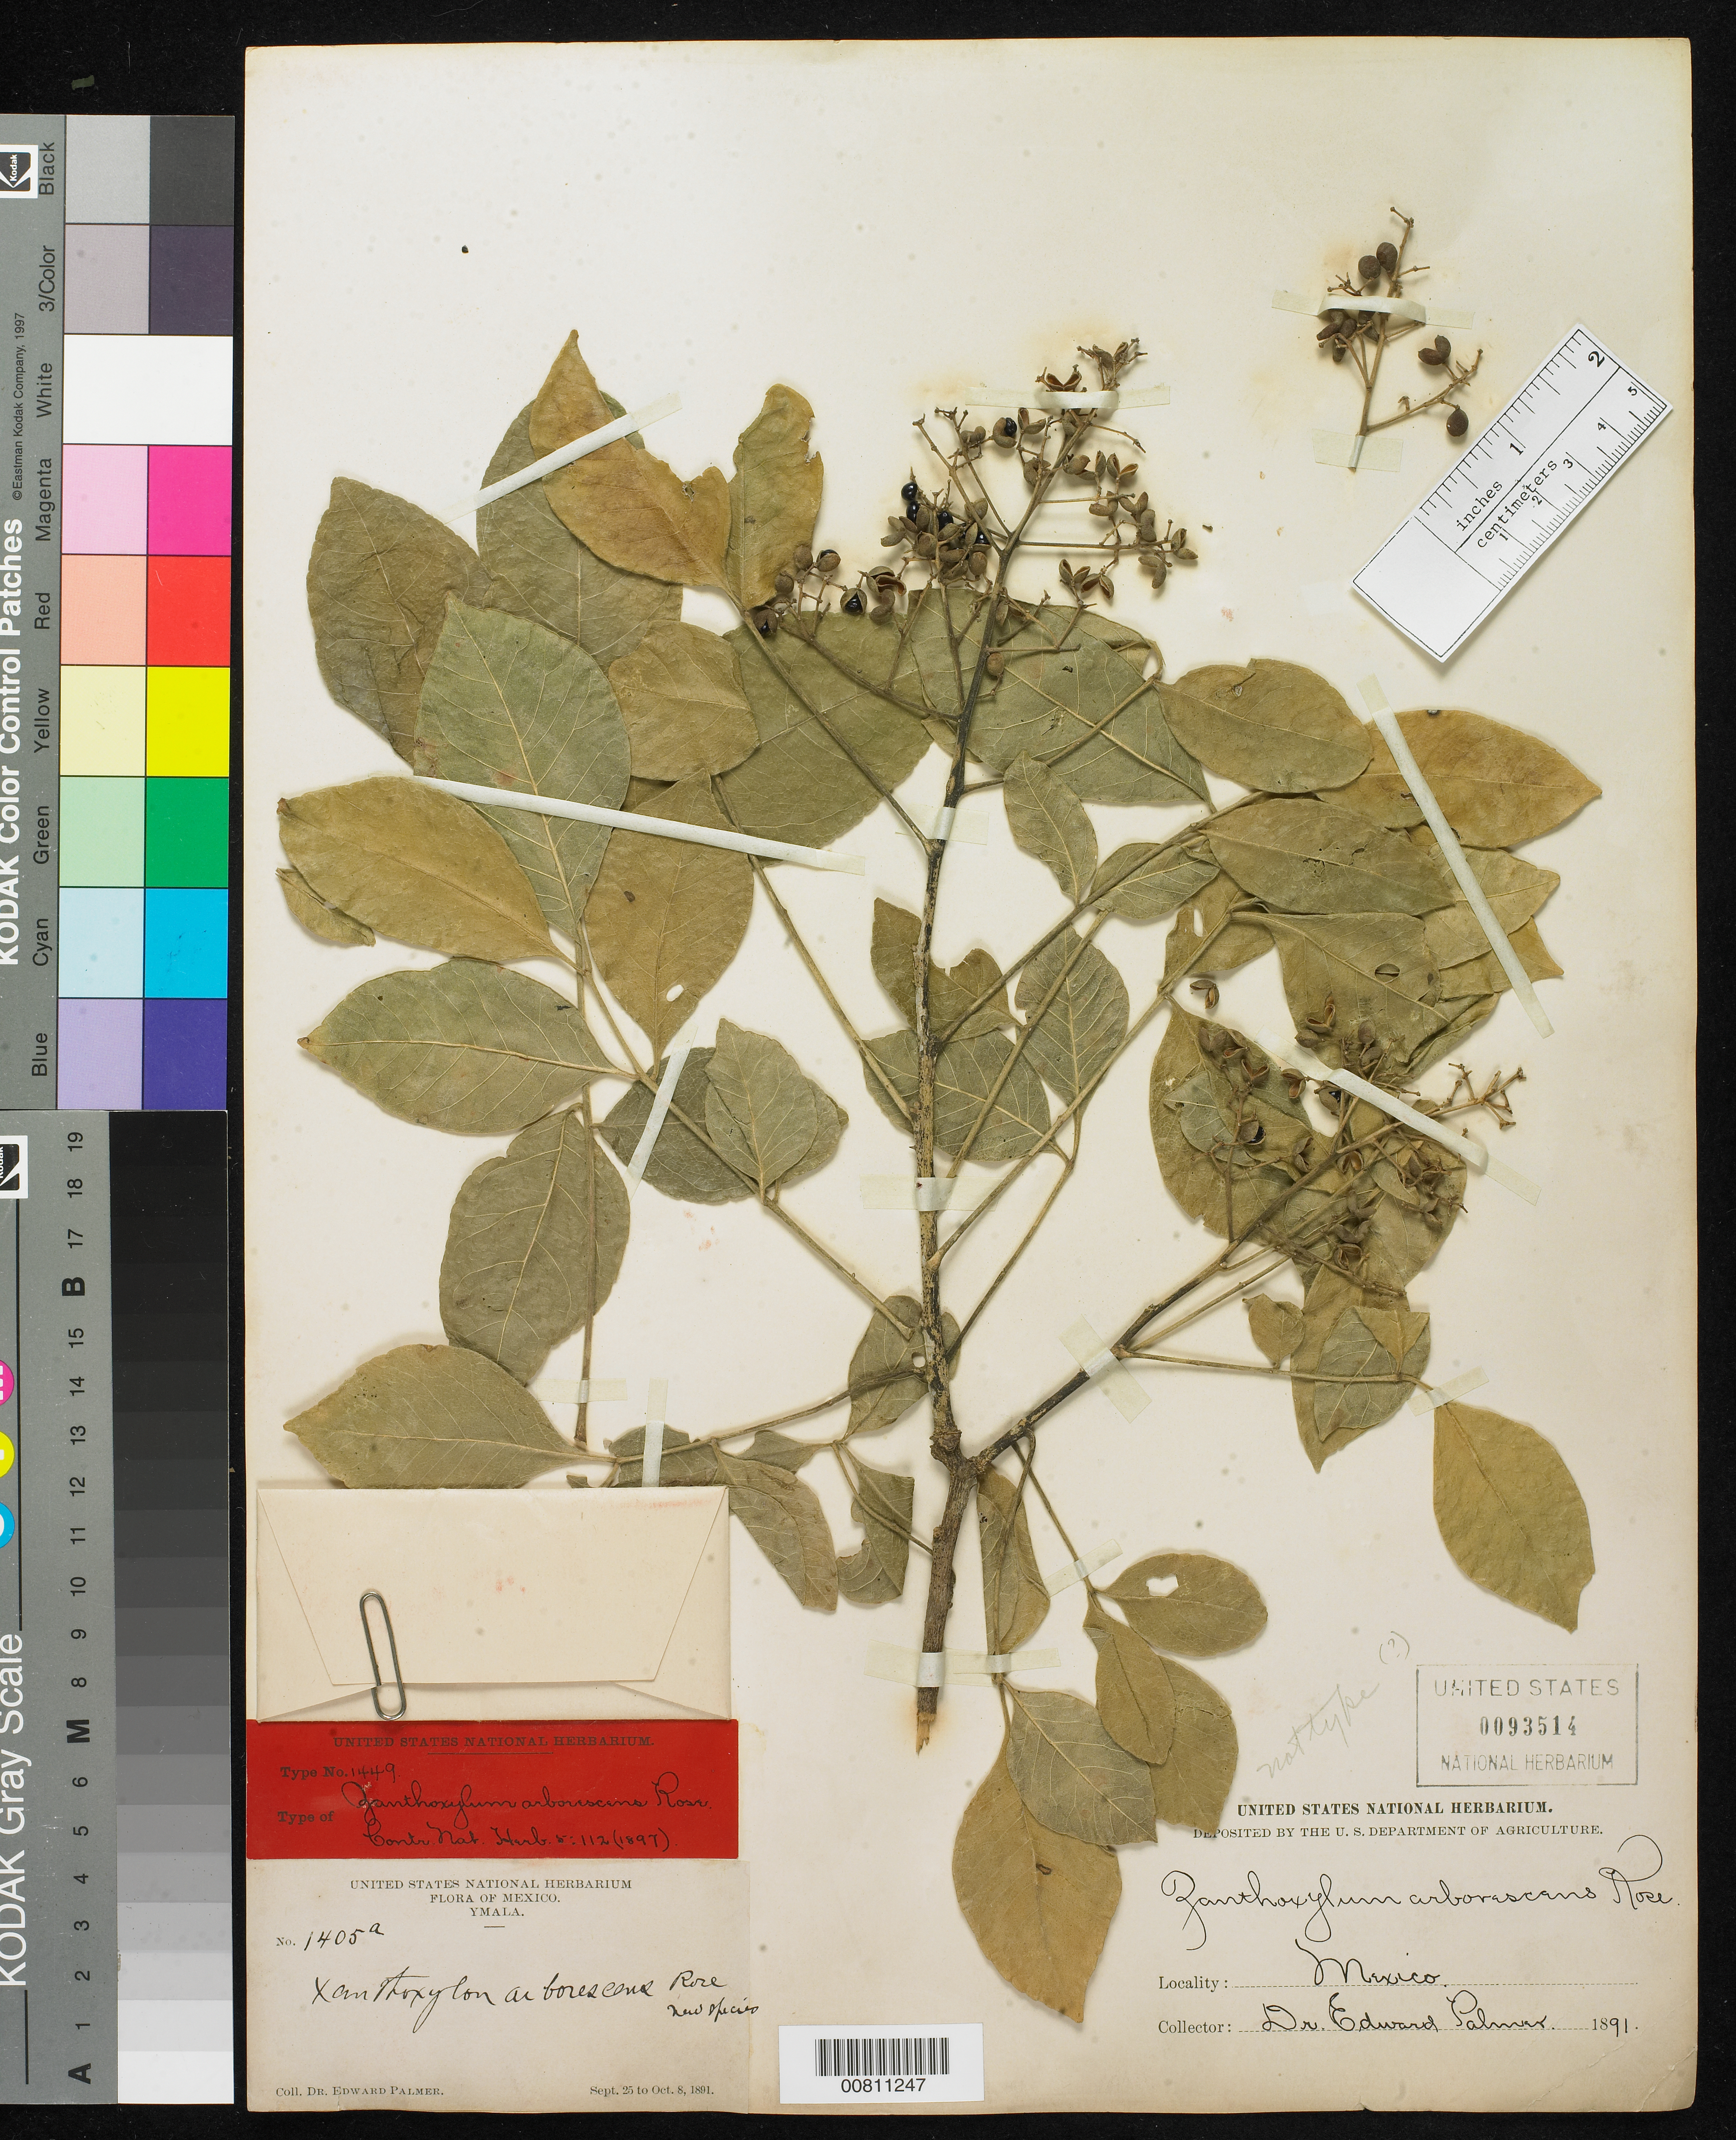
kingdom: Plantae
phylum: Tracheophyta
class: Magnoliopsida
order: Sapindales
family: Rutaceae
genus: Zanthoxylum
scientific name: Zanthoxylum arborescens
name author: Rose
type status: Possible Syntype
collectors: E. Palmer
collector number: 1405a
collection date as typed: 25 Sep 1891 to 08 Oct 1891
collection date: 1891-09-25/1891-10-08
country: Mexico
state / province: Sinaloa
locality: Ymala.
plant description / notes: Collection date cited in protologue is October 18, 1891 (whereas this sheet is dated "Sept. 25 to Oct. 8, 1891".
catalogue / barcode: US 93514